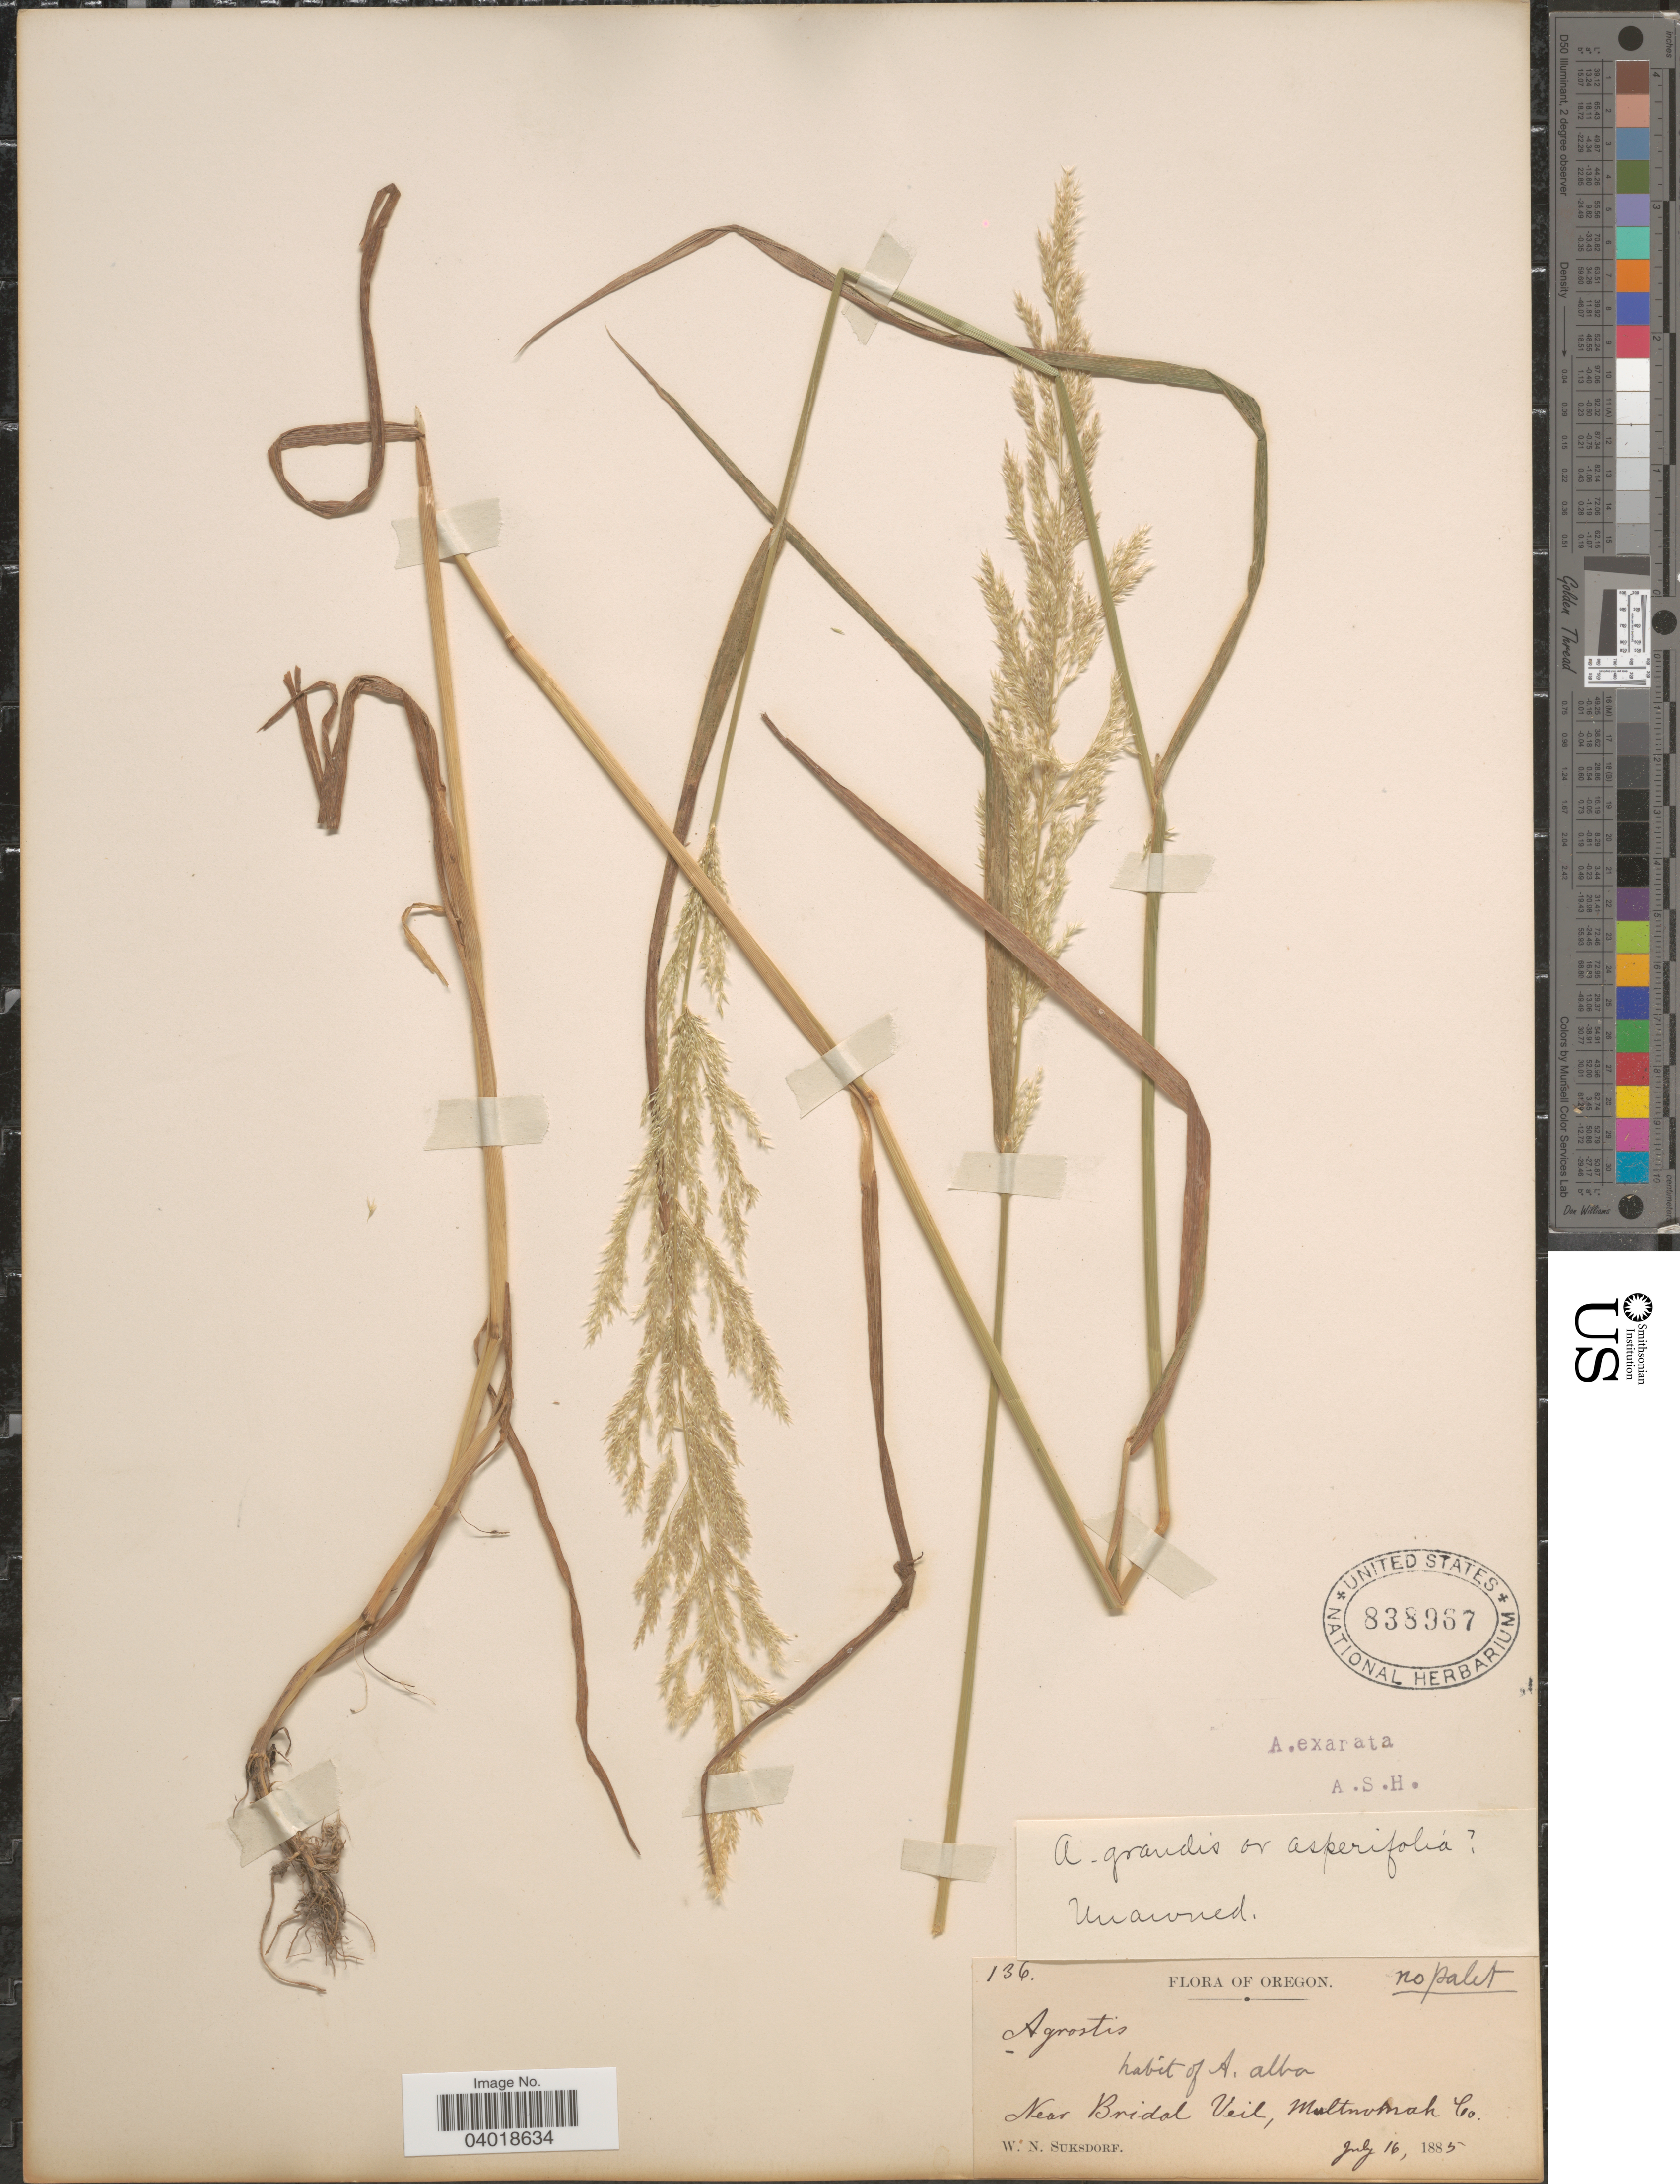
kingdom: Plantae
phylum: Tracheophyta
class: Liliopsida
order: Poales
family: Poaceae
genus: Agrostis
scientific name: Agrostis exarata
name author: Trin.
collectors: W. N. Suksdorf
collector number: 136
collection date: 1885-07-16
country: United States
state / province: Oregon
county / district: Multnomah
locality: Near Bridal Veil, Multnomah Co.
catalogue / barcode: US 838967